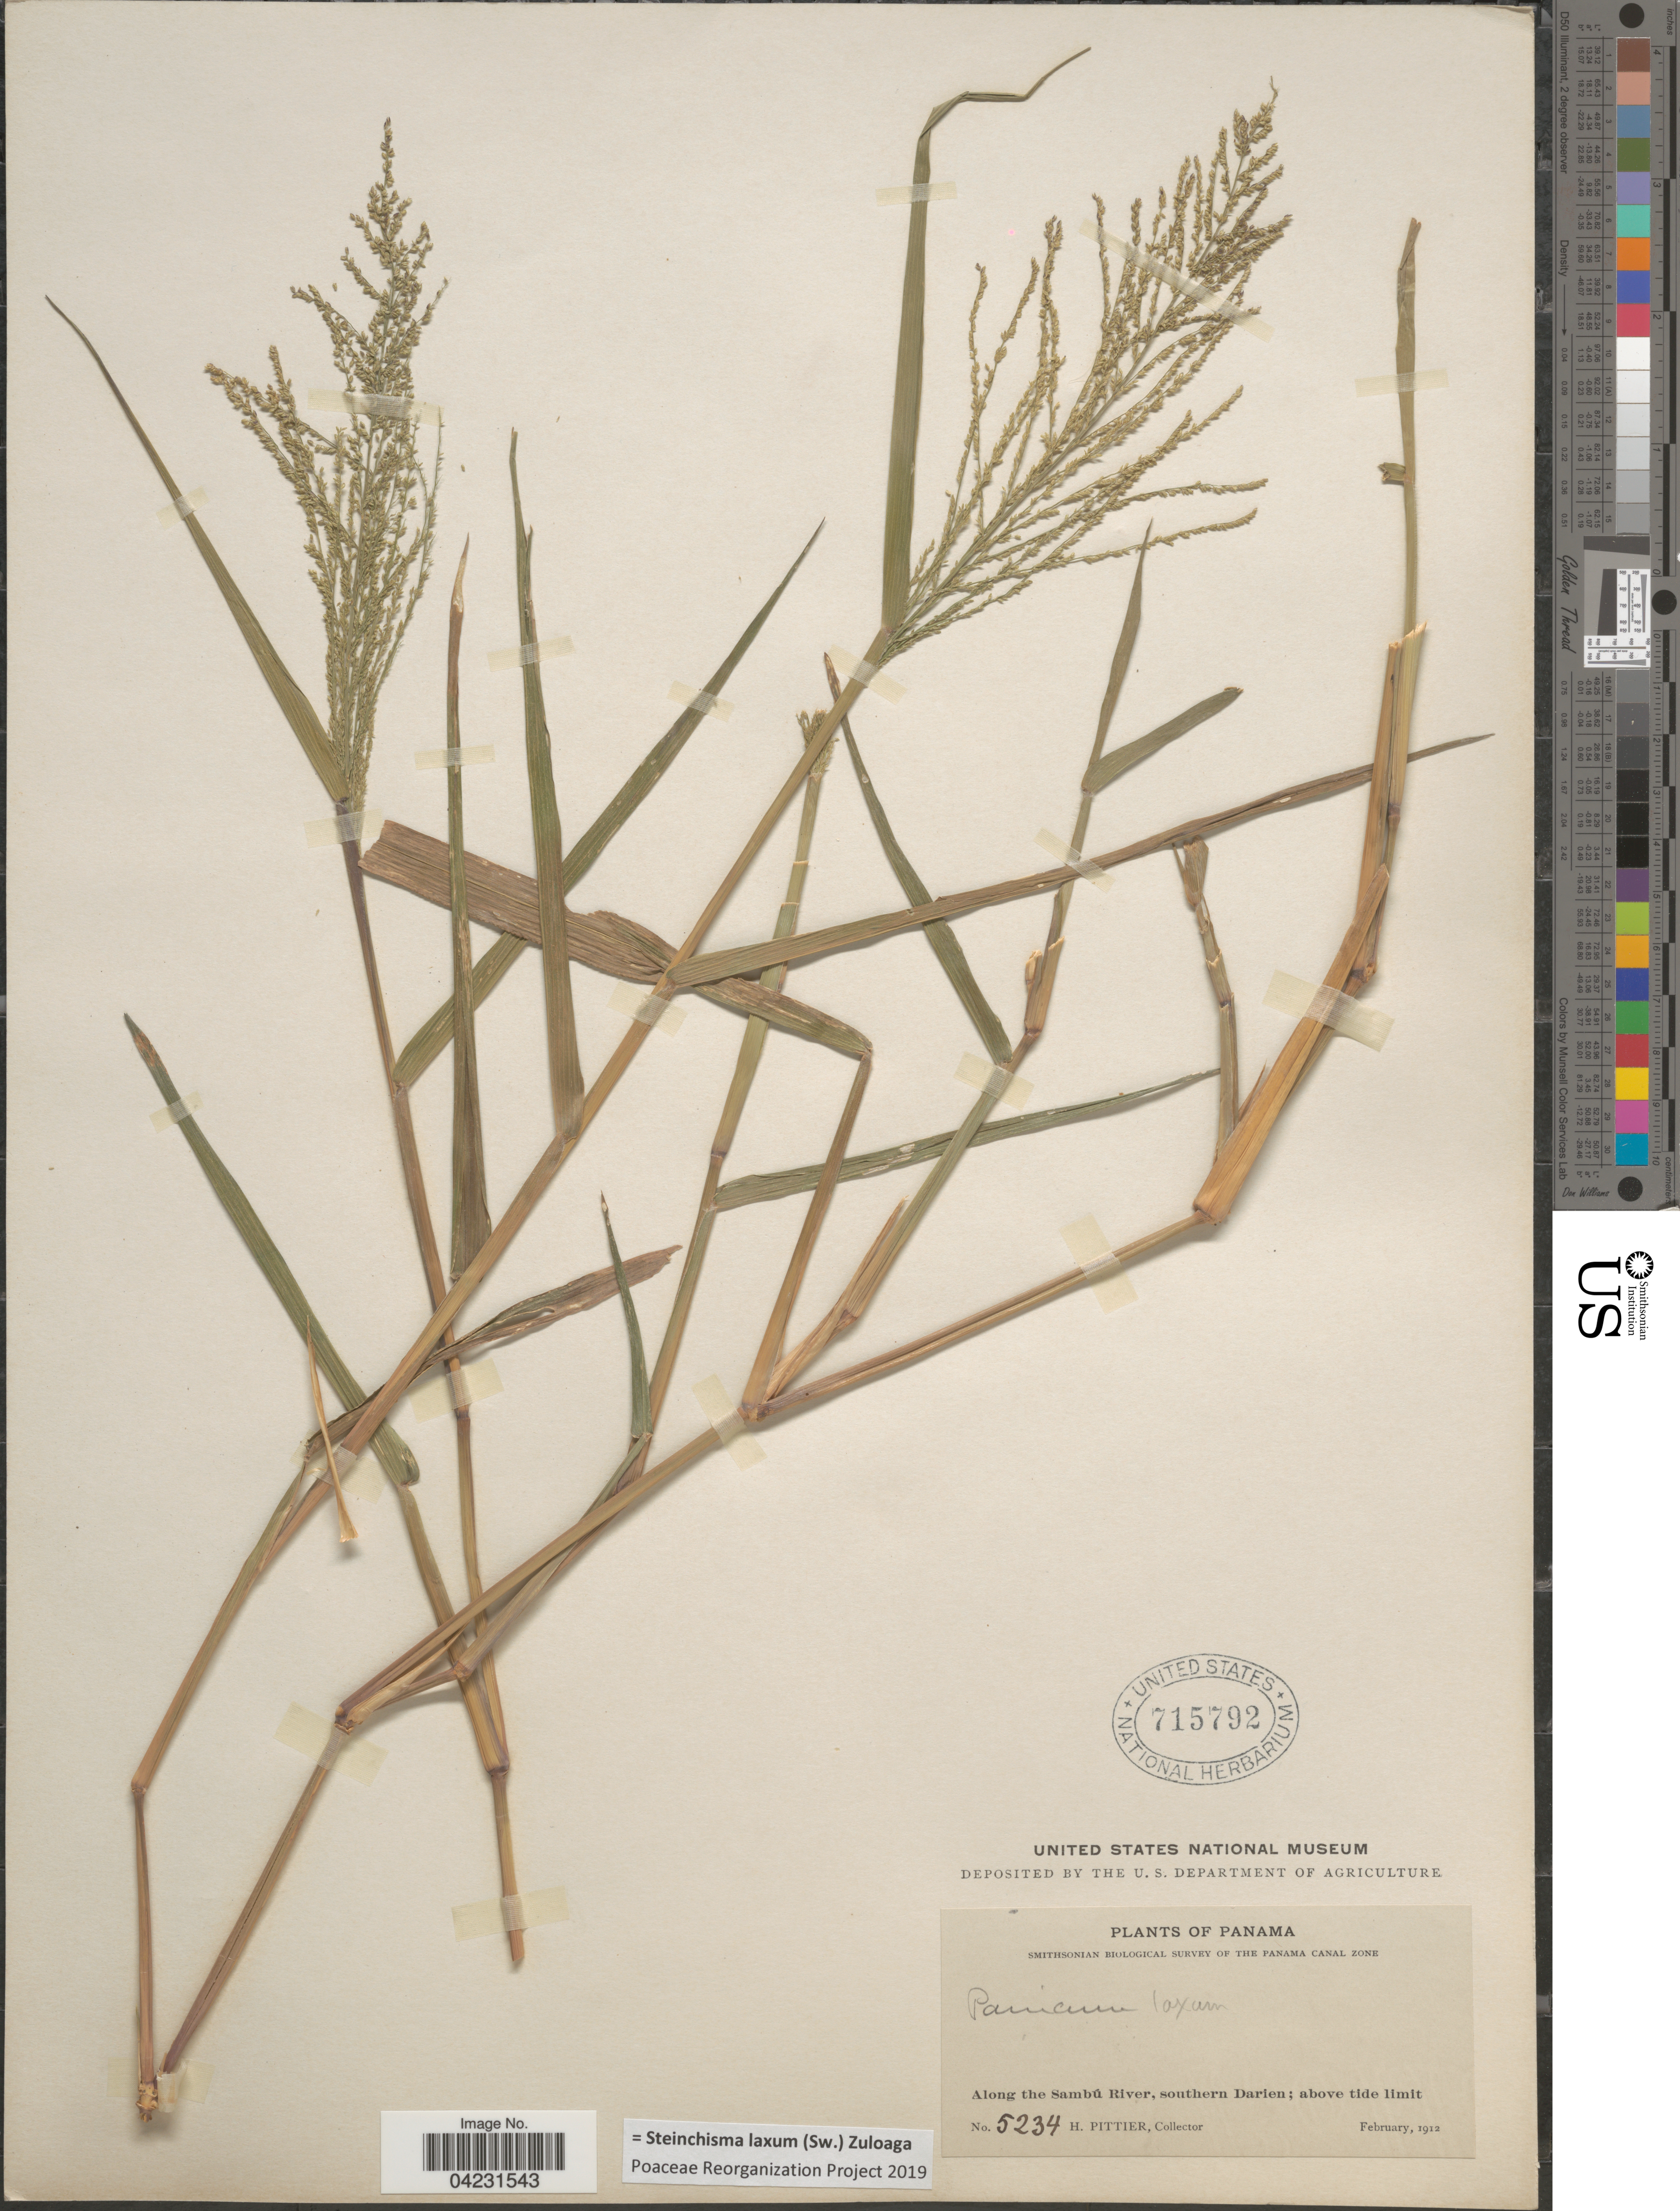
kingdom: Plantae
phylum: Tracheophyta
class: Liliopsida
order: Poales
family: Poaceae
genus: Steinchisma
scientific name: Steinchisma laxum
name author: (Sw.) Zuloaga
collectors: H. F. Pittier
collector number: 5234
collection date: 1912-02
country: Panama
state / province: Darien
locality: Smithsonian Biological Survey of the Panama Canal Zone. Along the Sambú River, southern Darien; above tide limit.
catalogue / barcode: US 715792